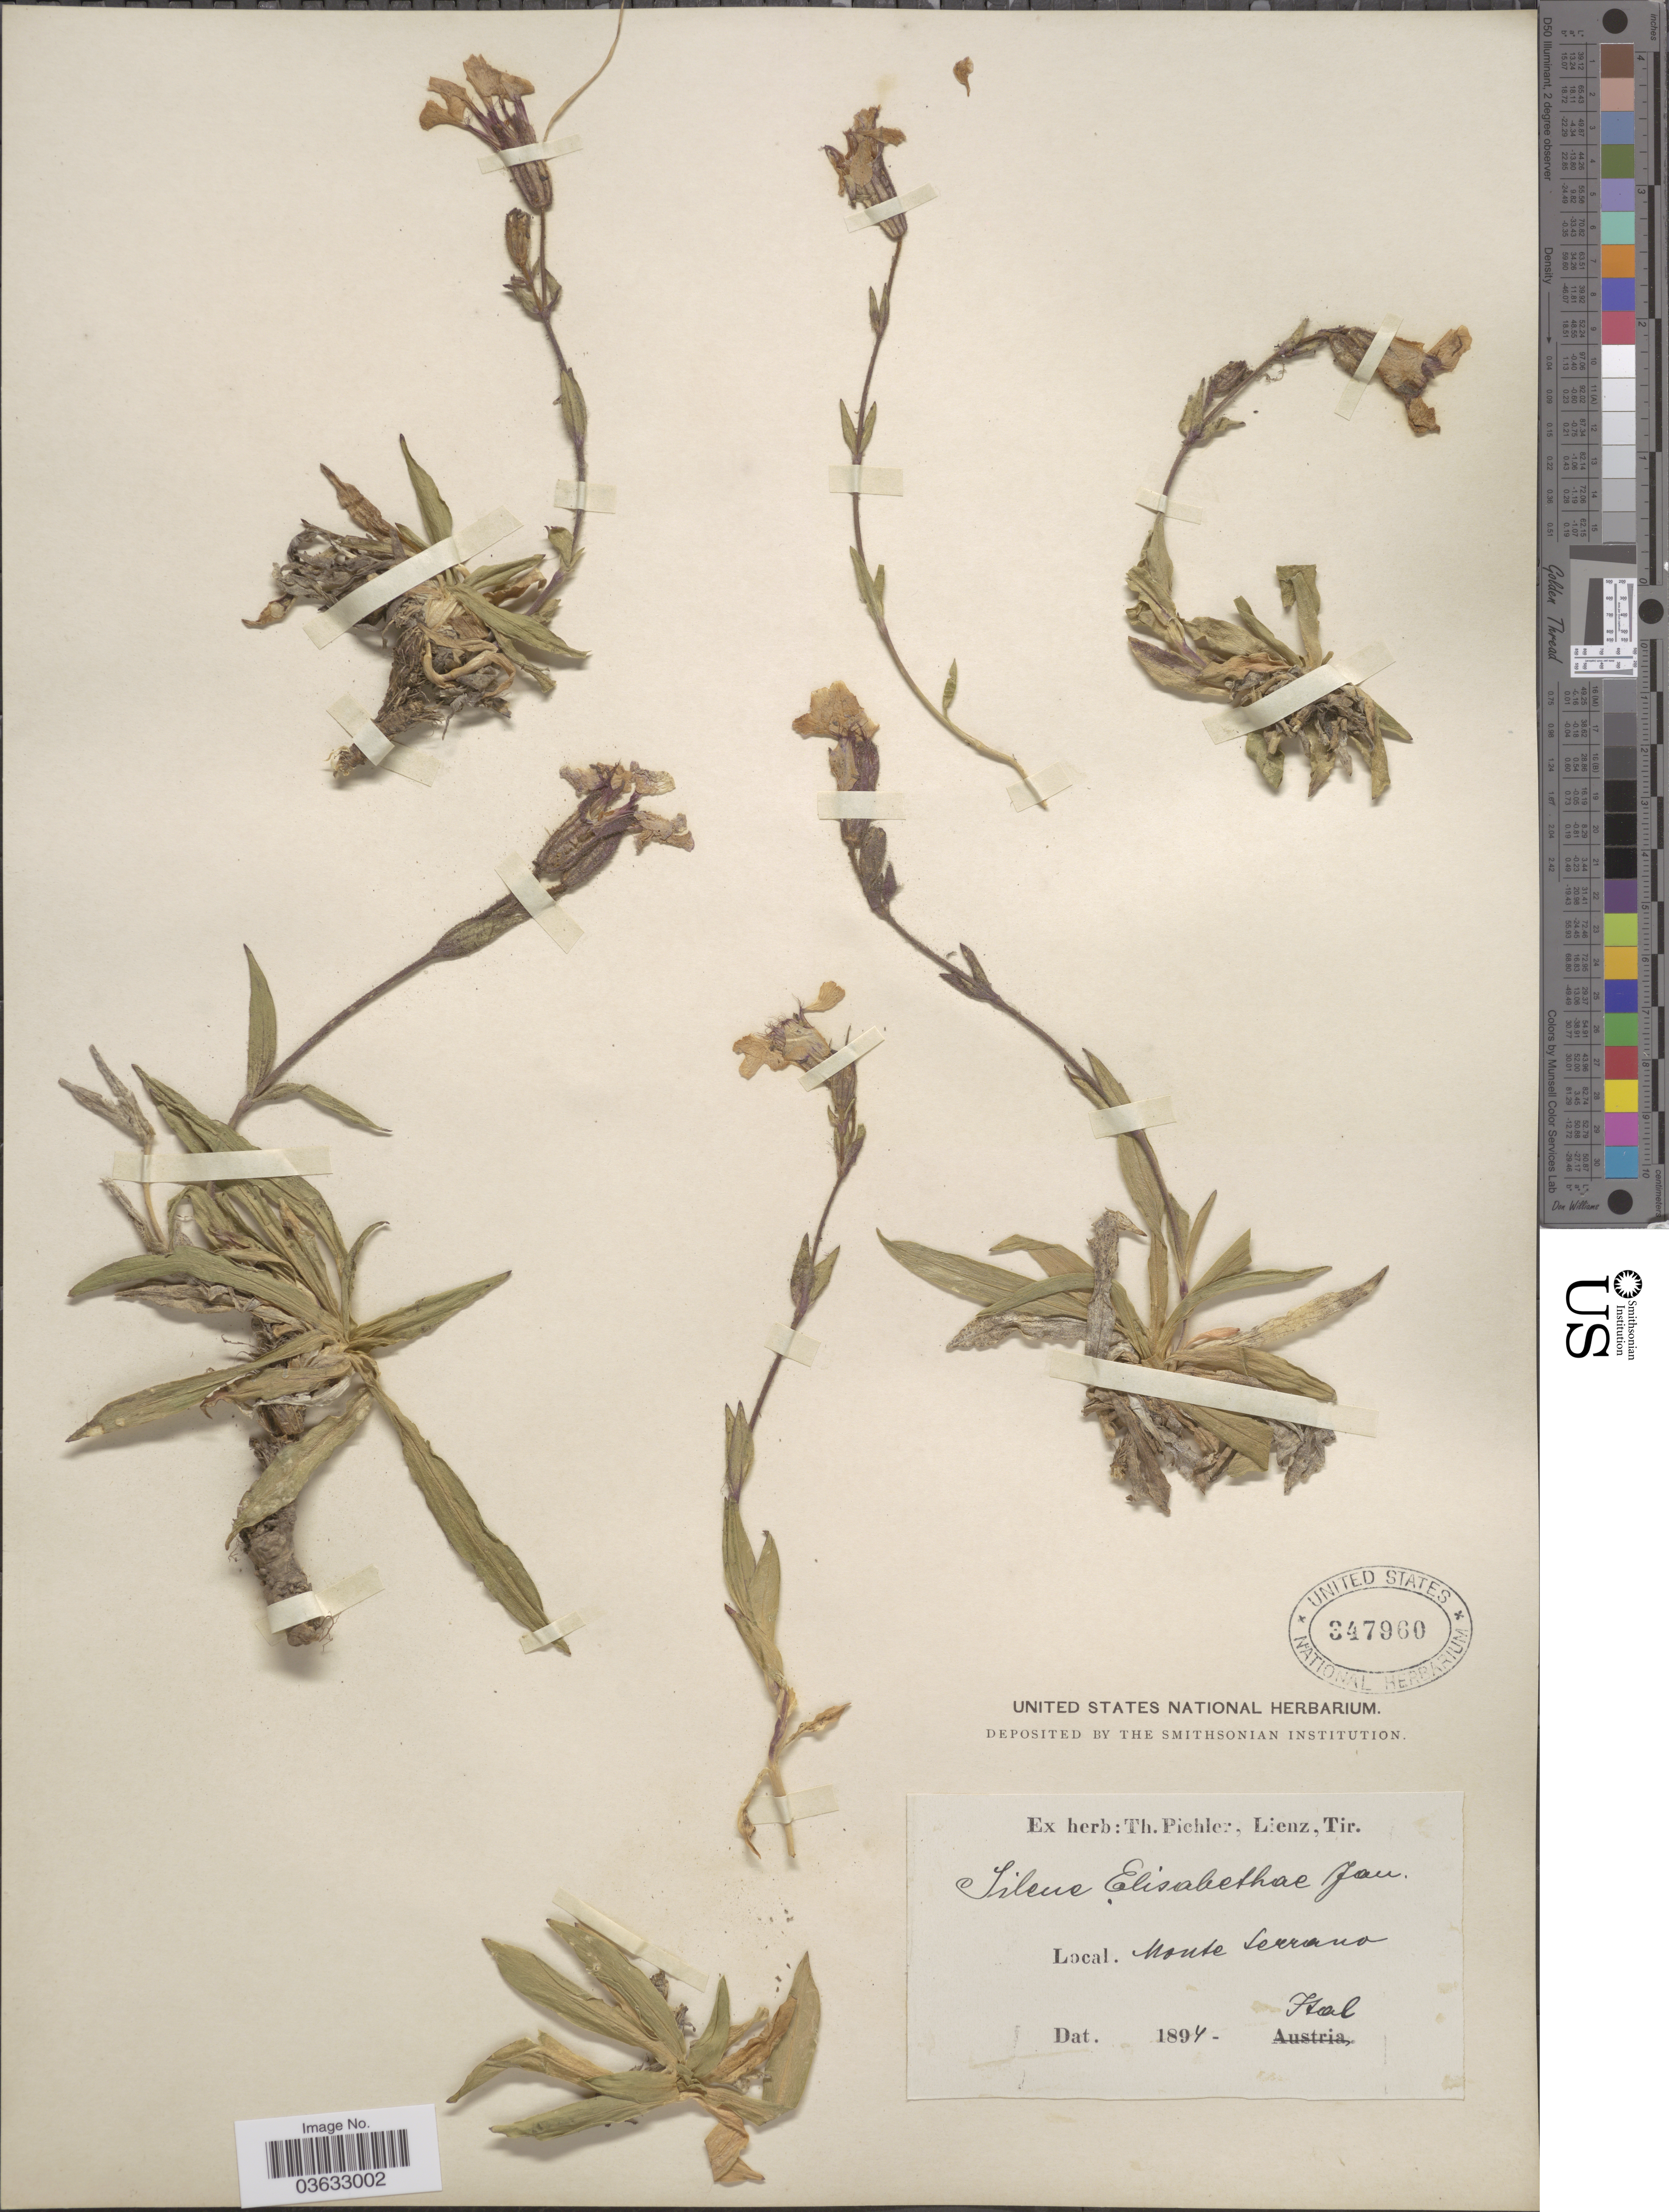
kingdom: Plantae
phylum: Tracheophyta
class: Magnoliopsida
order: Caryophyllales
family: Caryophyllaceae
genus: Silene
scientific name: Silene elisabethae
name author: Jan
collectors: ex herb. T. Pichler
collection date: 1894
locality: Monte Serrano, Tirol.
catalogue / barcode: US 347960